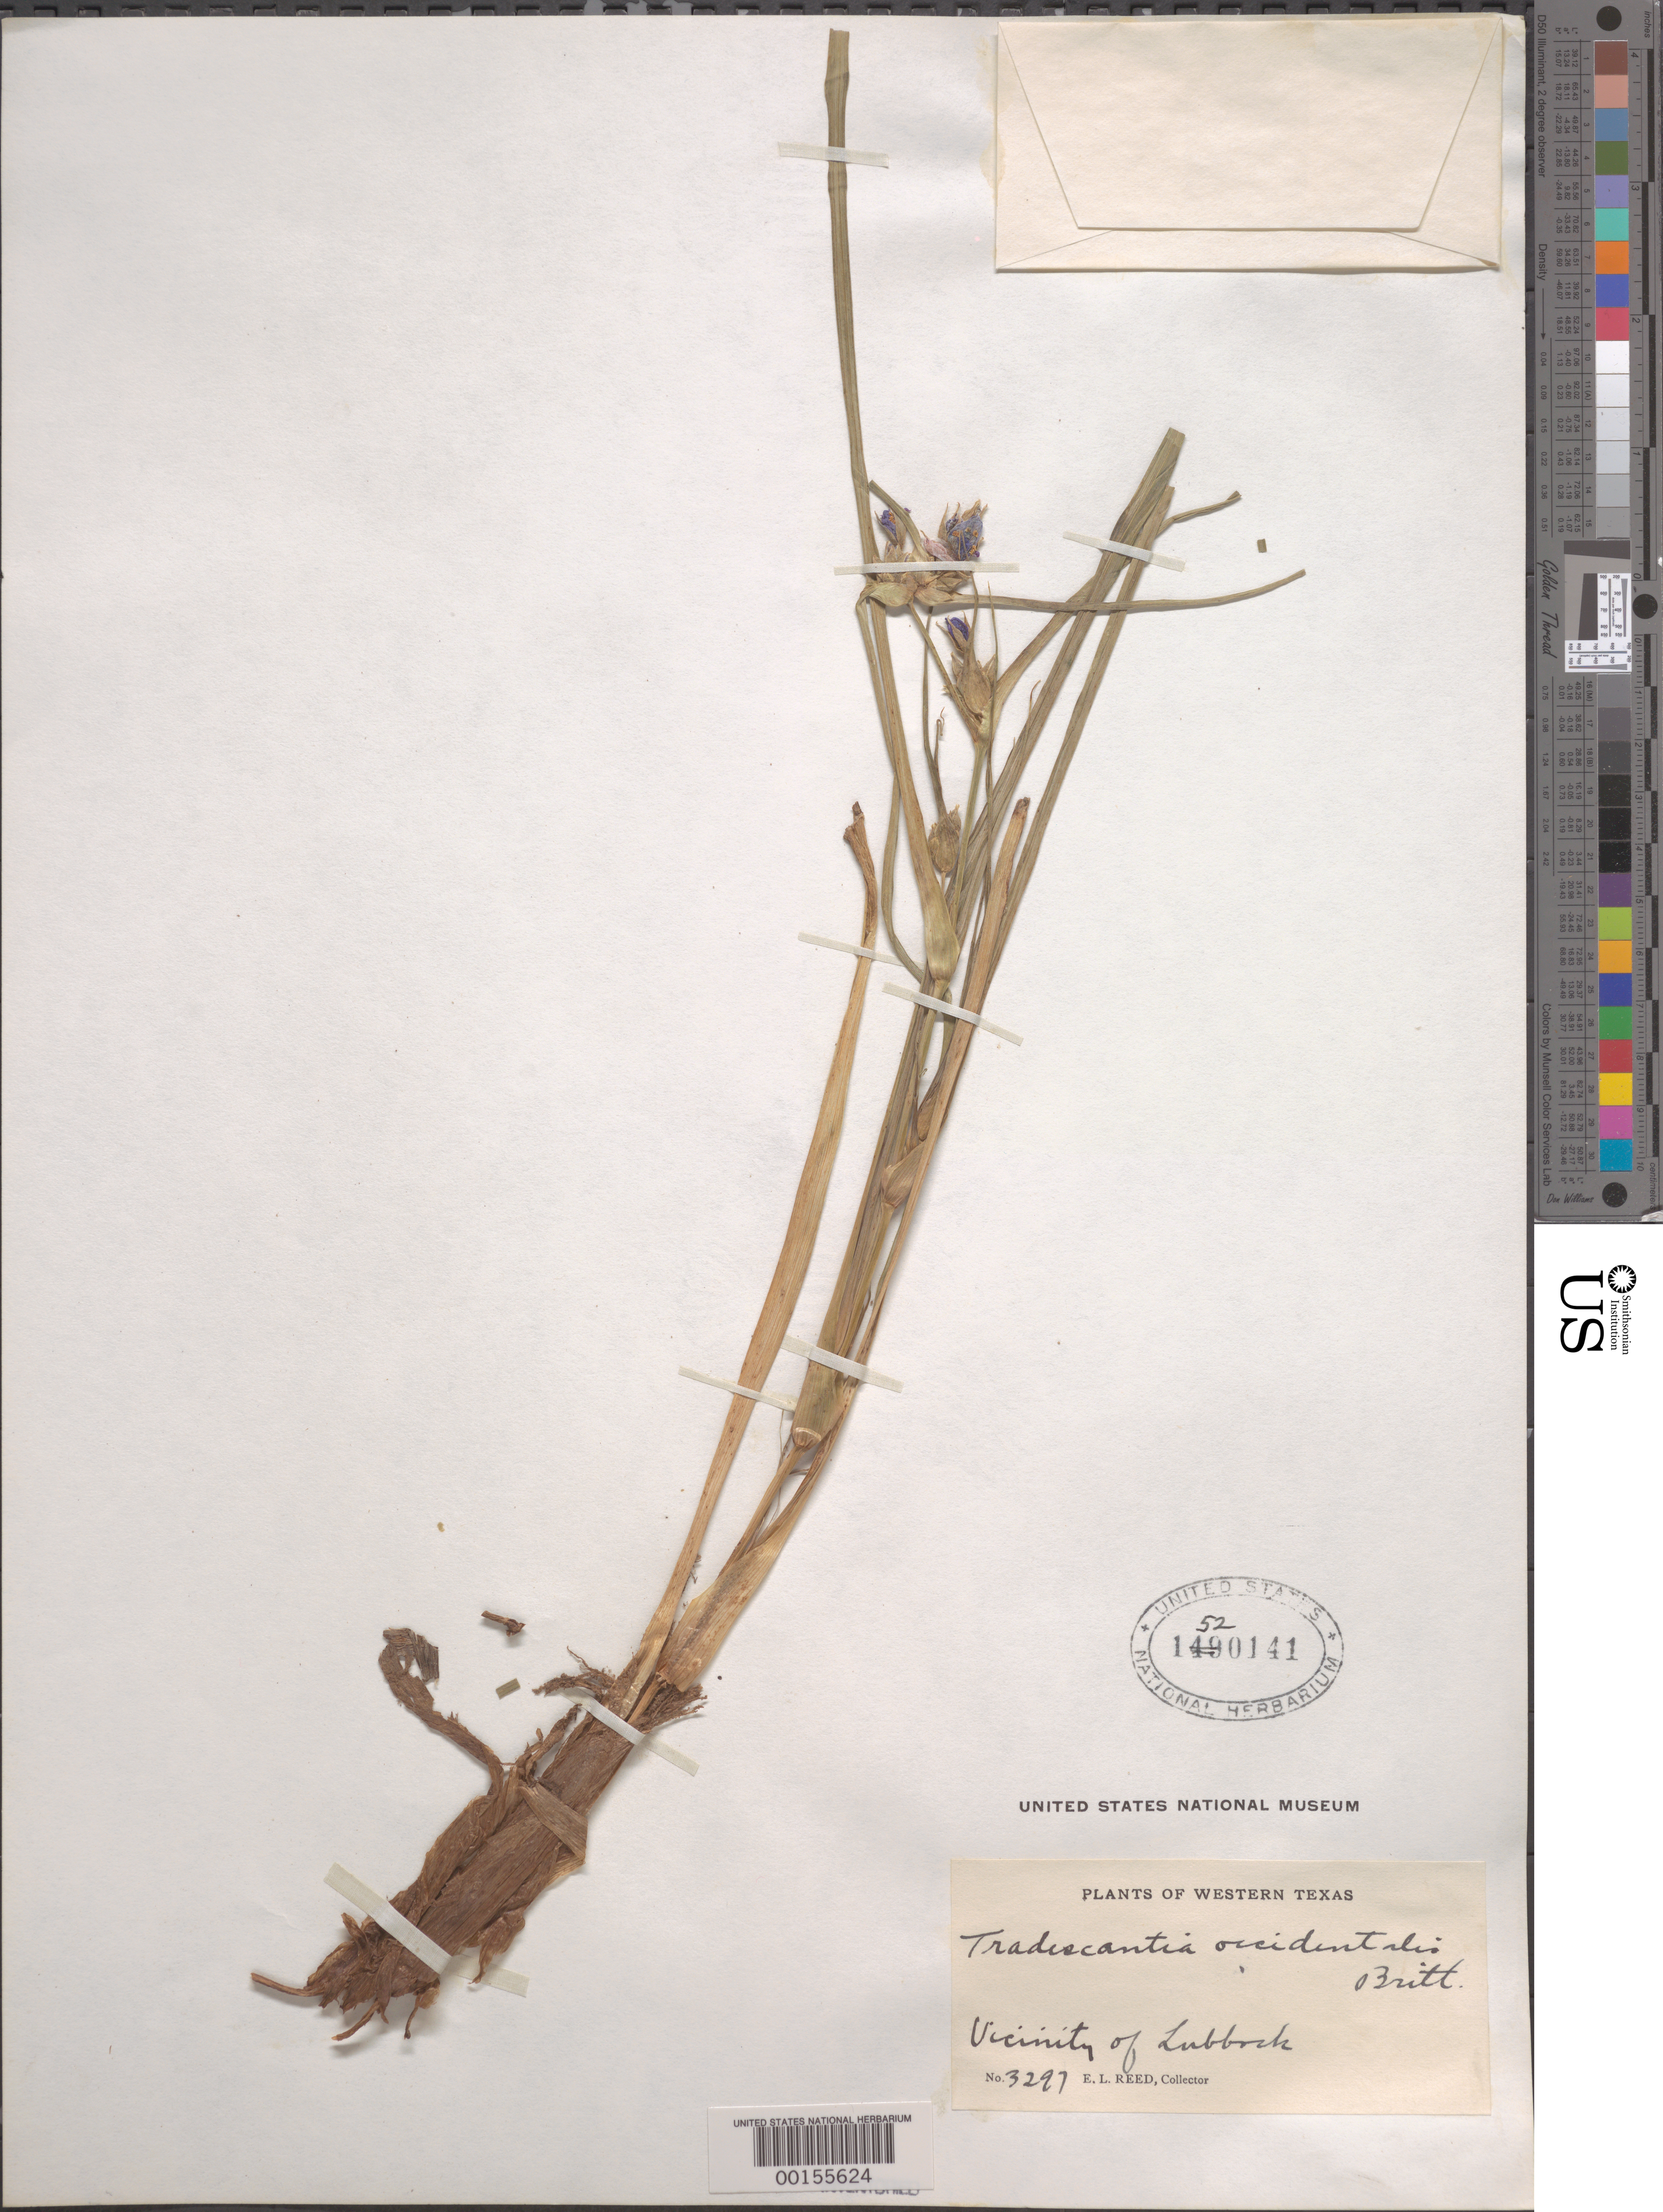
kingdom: Plantae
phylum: Tracheophyta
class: Liliopsida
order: Commelinales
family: Commelinaceae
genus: Tradescantia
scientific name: Tradescantia occidentalis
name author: (Britton) Smyth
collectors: E. Reed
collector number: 3297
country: United States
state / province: Texas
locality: Near lubbock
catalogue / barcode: US 1520141